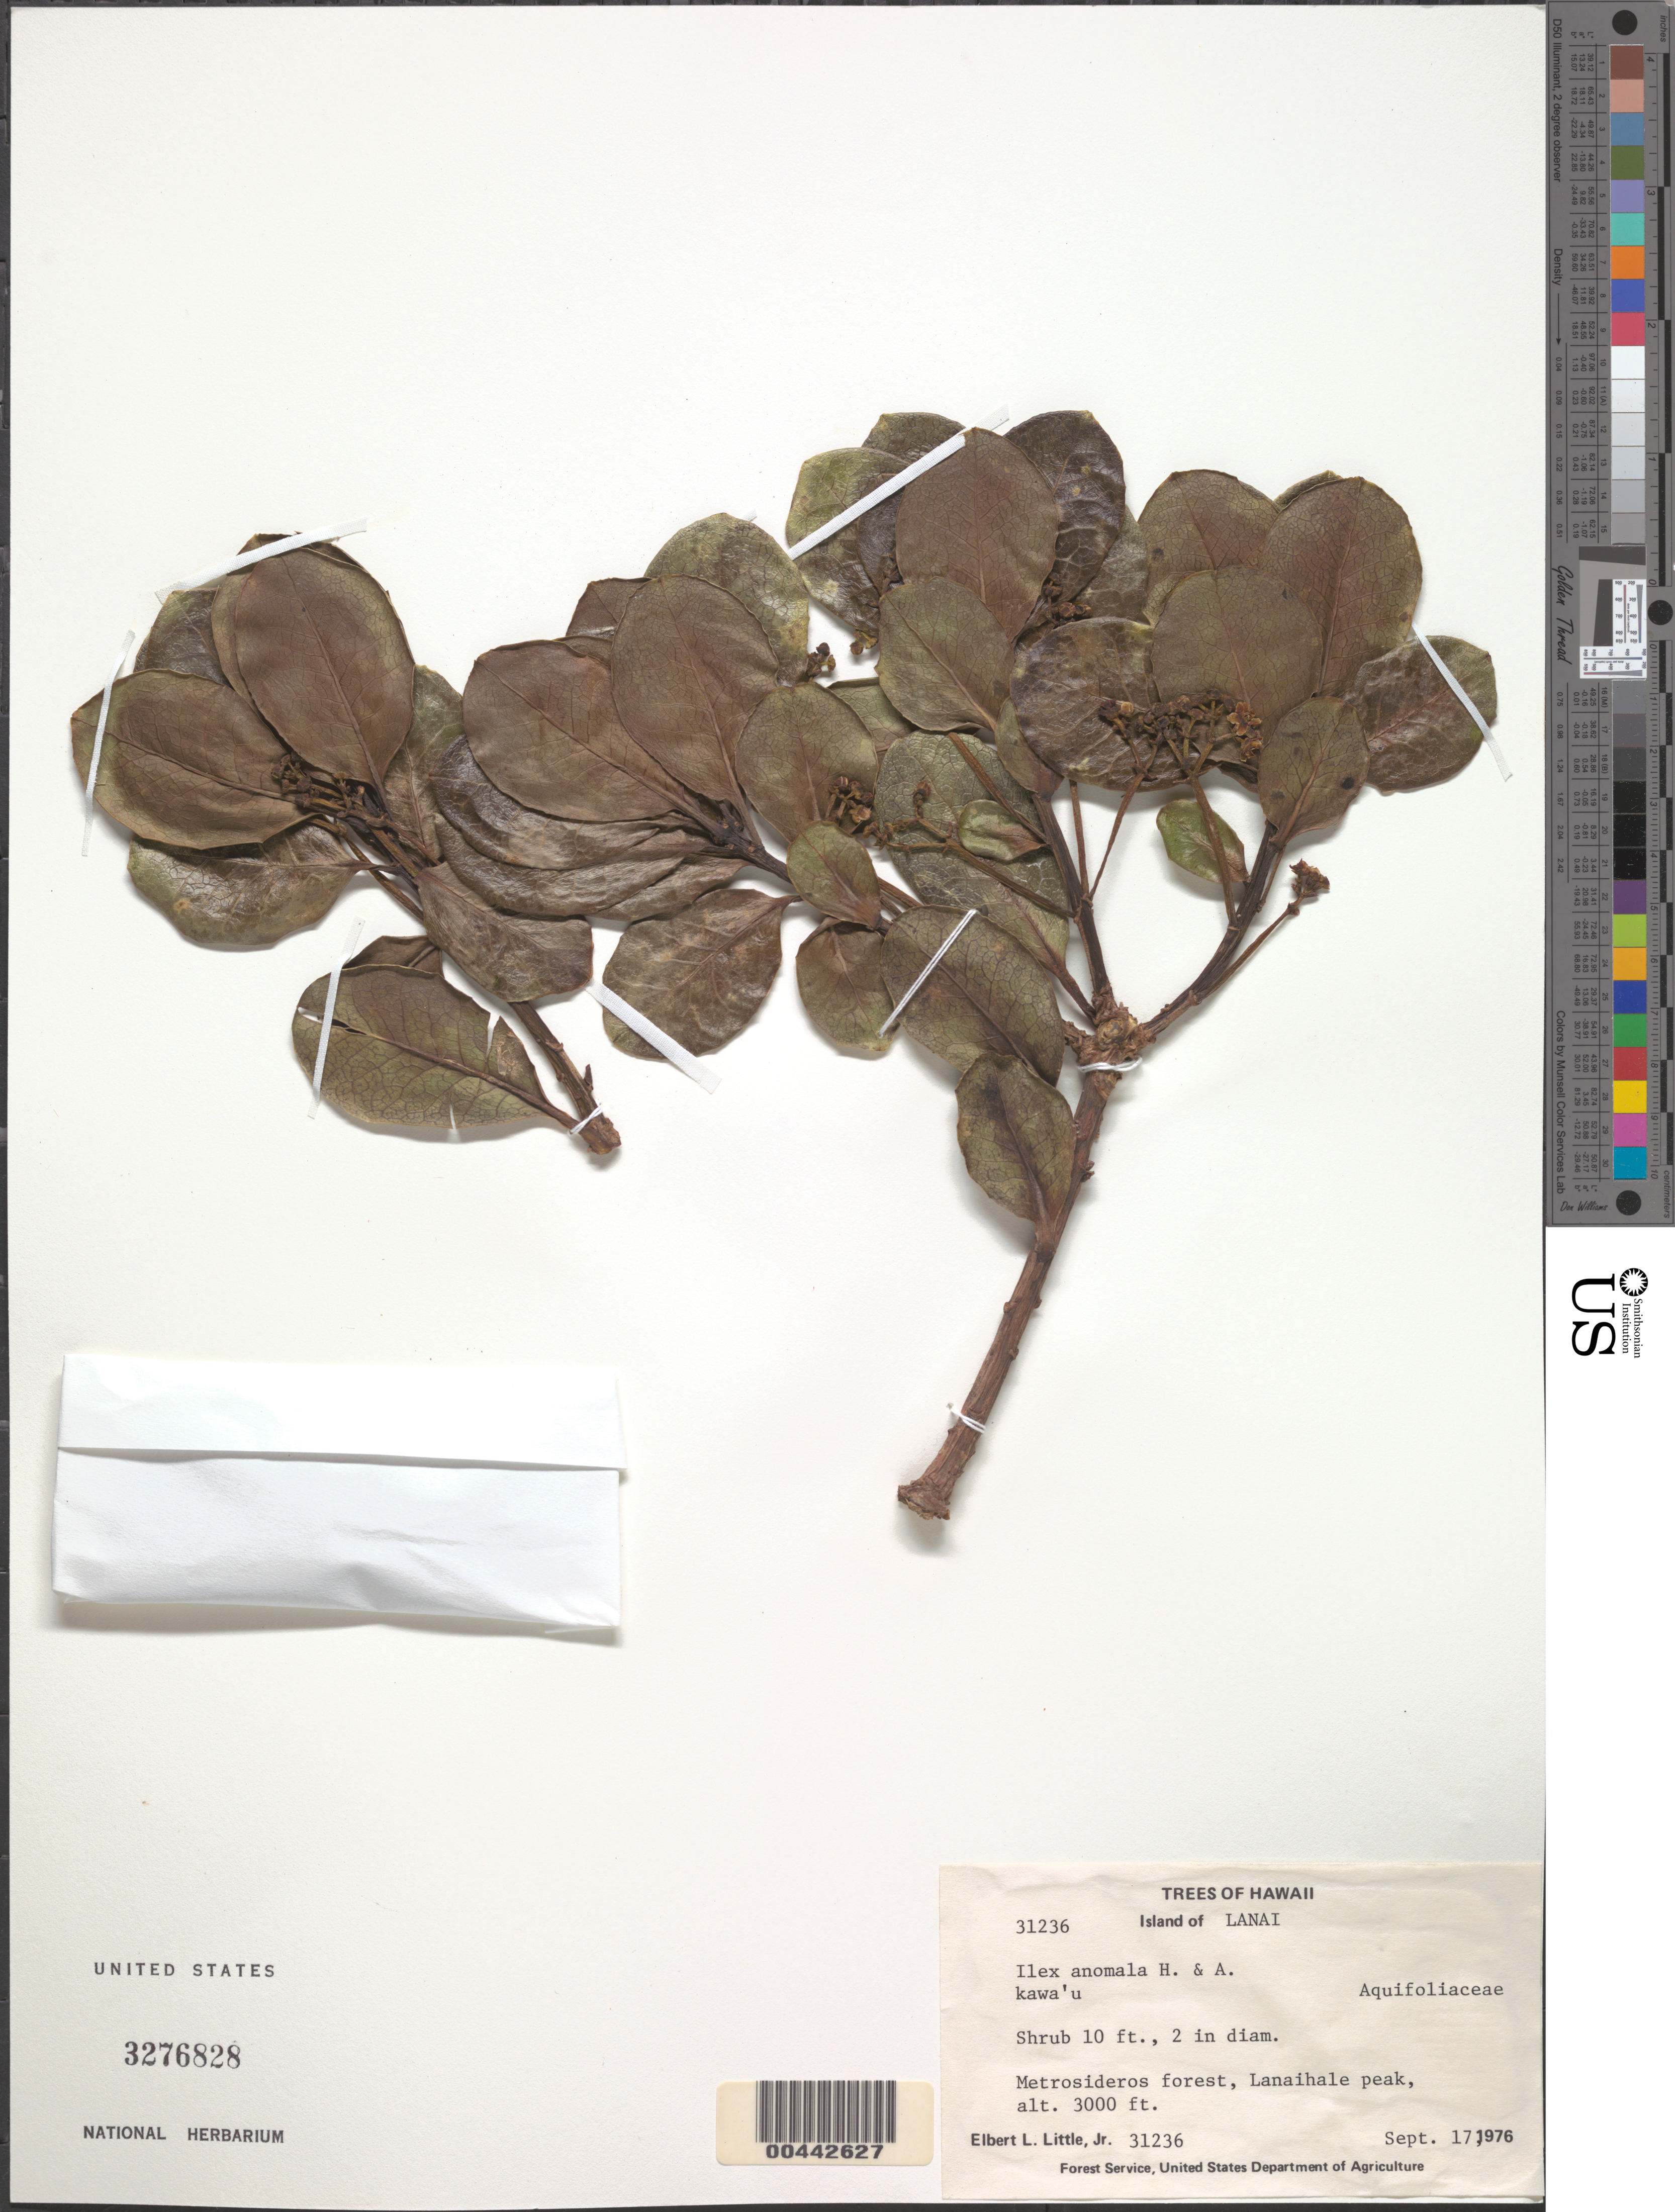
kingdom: Plantae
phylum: Tracheophyta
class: Magnoliopsida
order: Aquifoliales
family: Aquifoliaceae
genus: Ilex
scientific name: Ilex anomala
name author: Hook. & Arn.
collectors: E. L. Little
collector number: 31236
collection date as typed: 17 Sep 1976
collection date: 1976-09-17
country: United States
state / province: Hawaii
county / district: Maui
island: Lana'i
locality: Lanaihale peak.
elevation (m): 914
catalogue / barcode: US 3276828